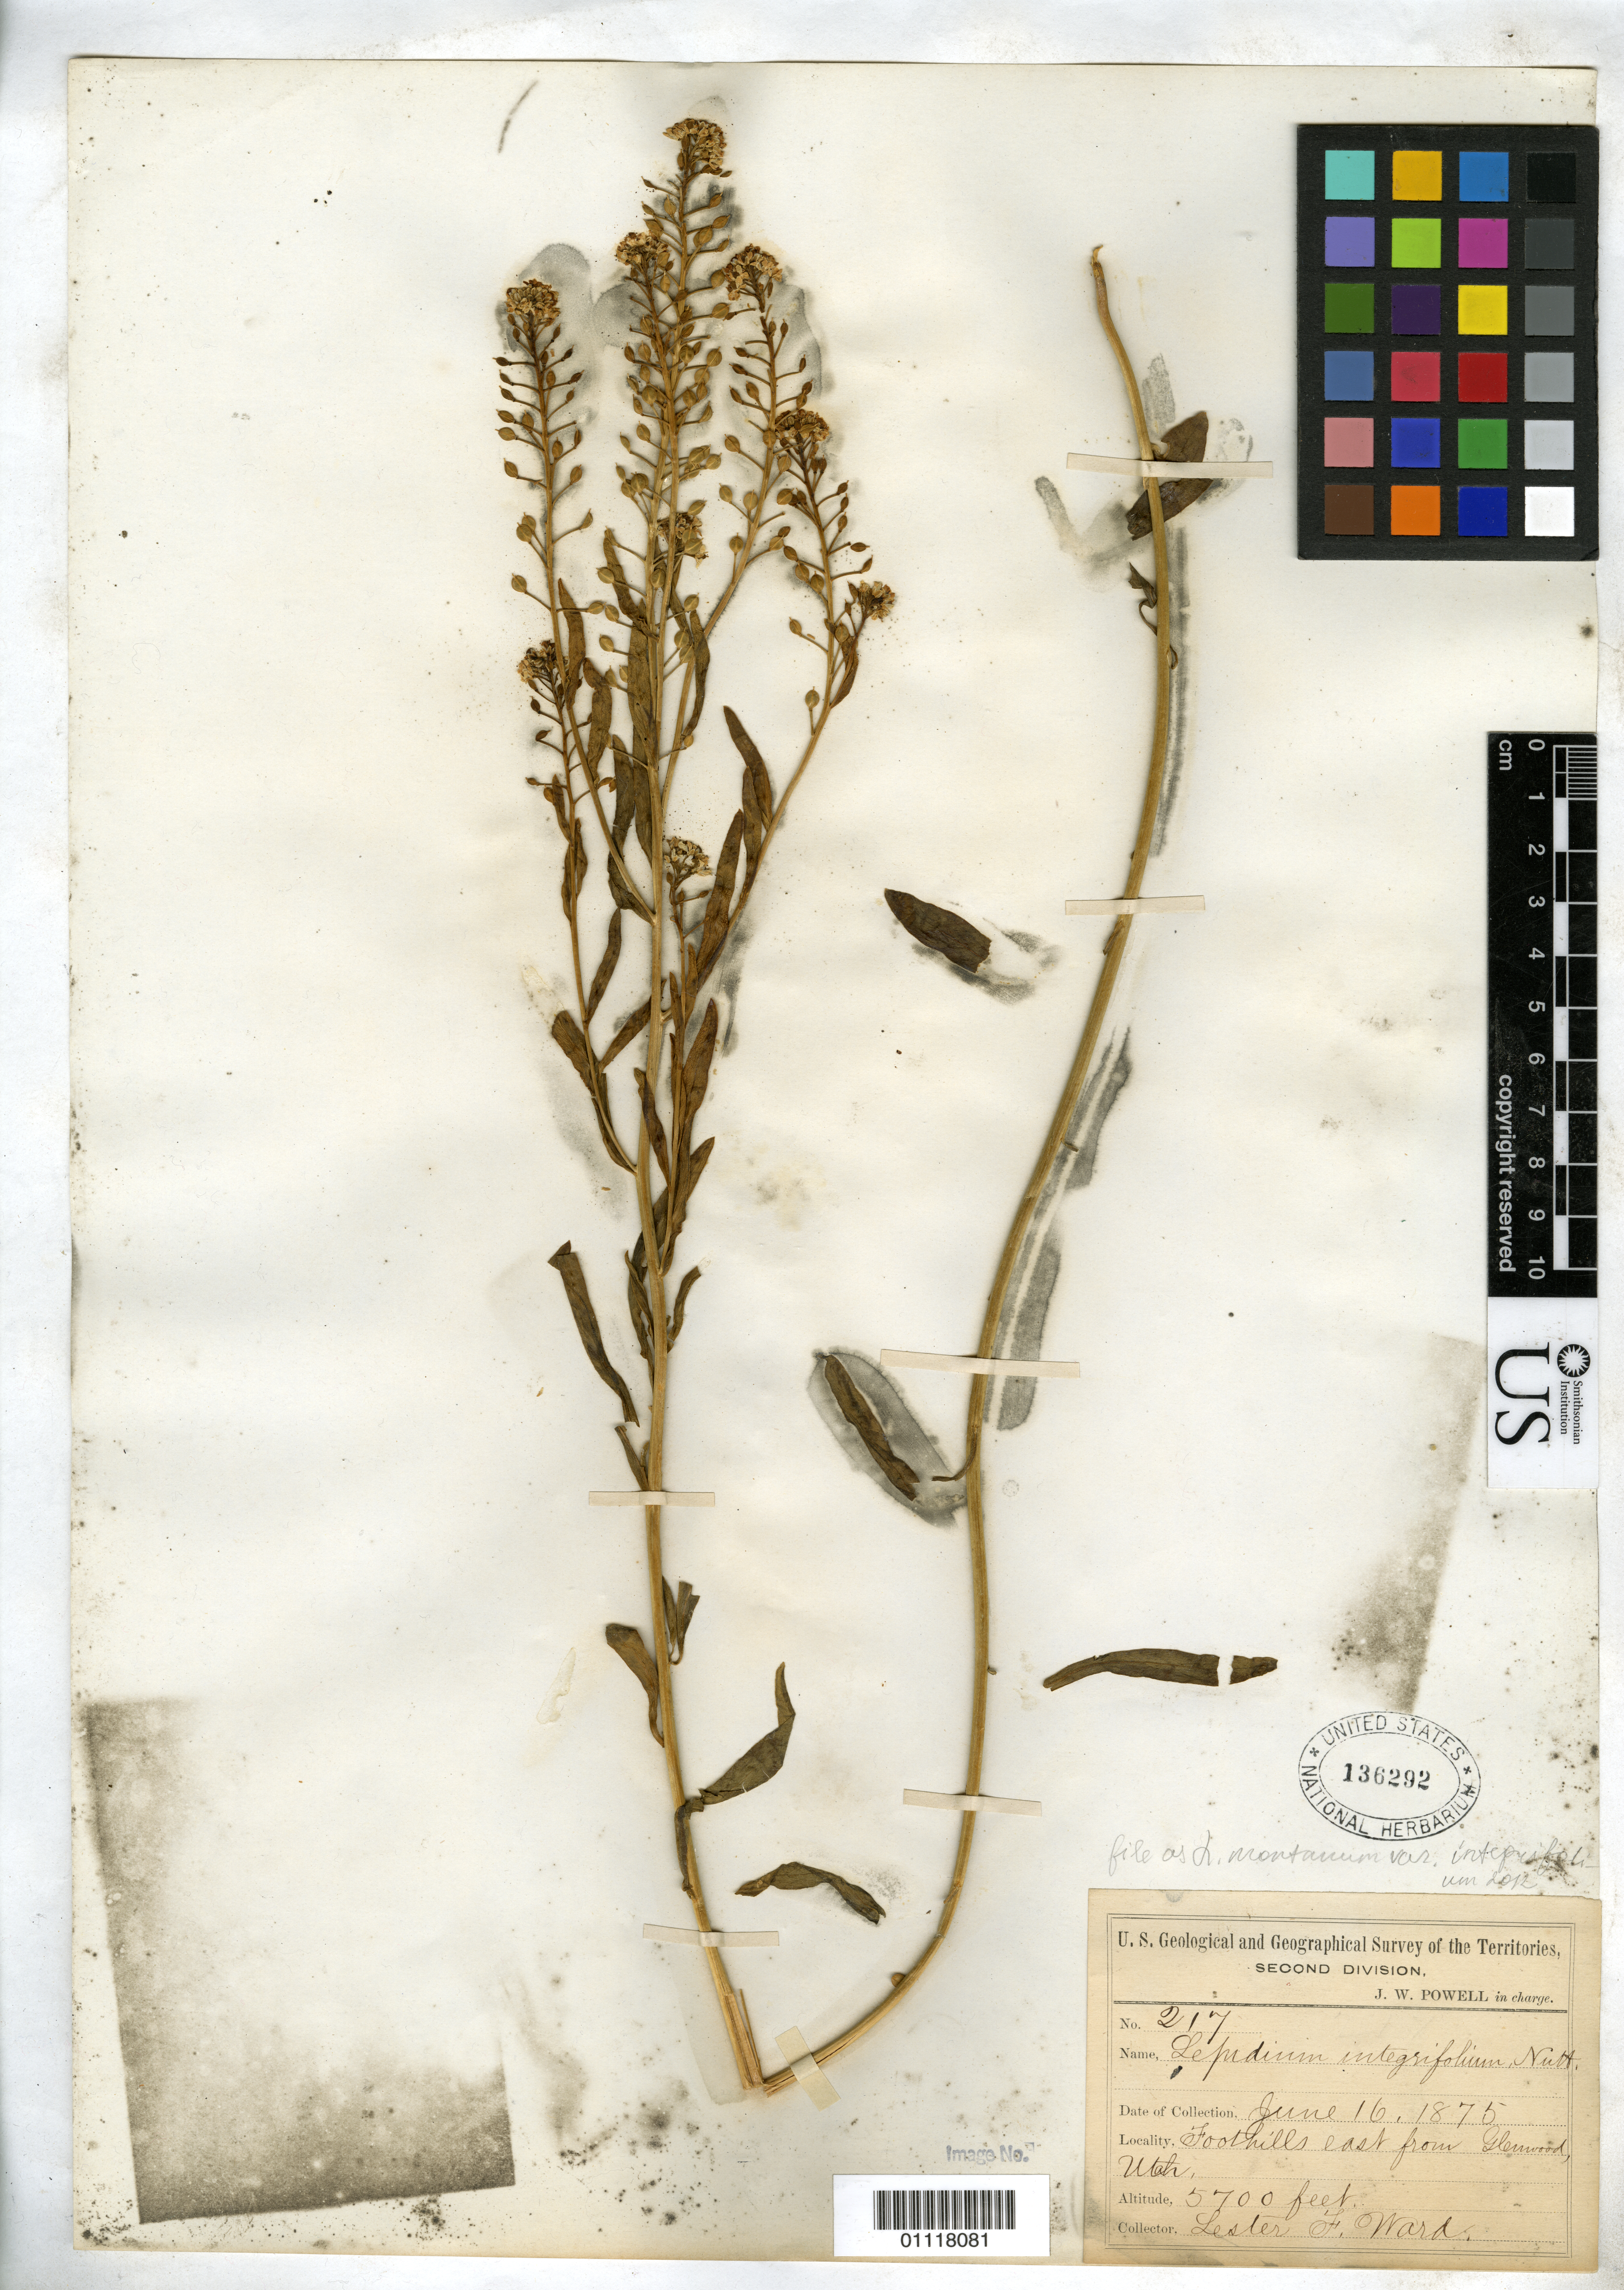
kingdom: Plantae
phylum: Tracheophyta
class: Magnoliopsida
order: Brassicales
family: Brassicaceae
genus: Lepidium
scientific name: Lepidium montanum var. integrifolium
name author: C.L. Hitchc.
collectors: L. F. Ward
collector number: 217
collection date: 1875-06-16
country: United States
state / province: Utah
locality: Foothills east from Glenwood.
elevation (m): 1737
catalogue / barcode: US 136292